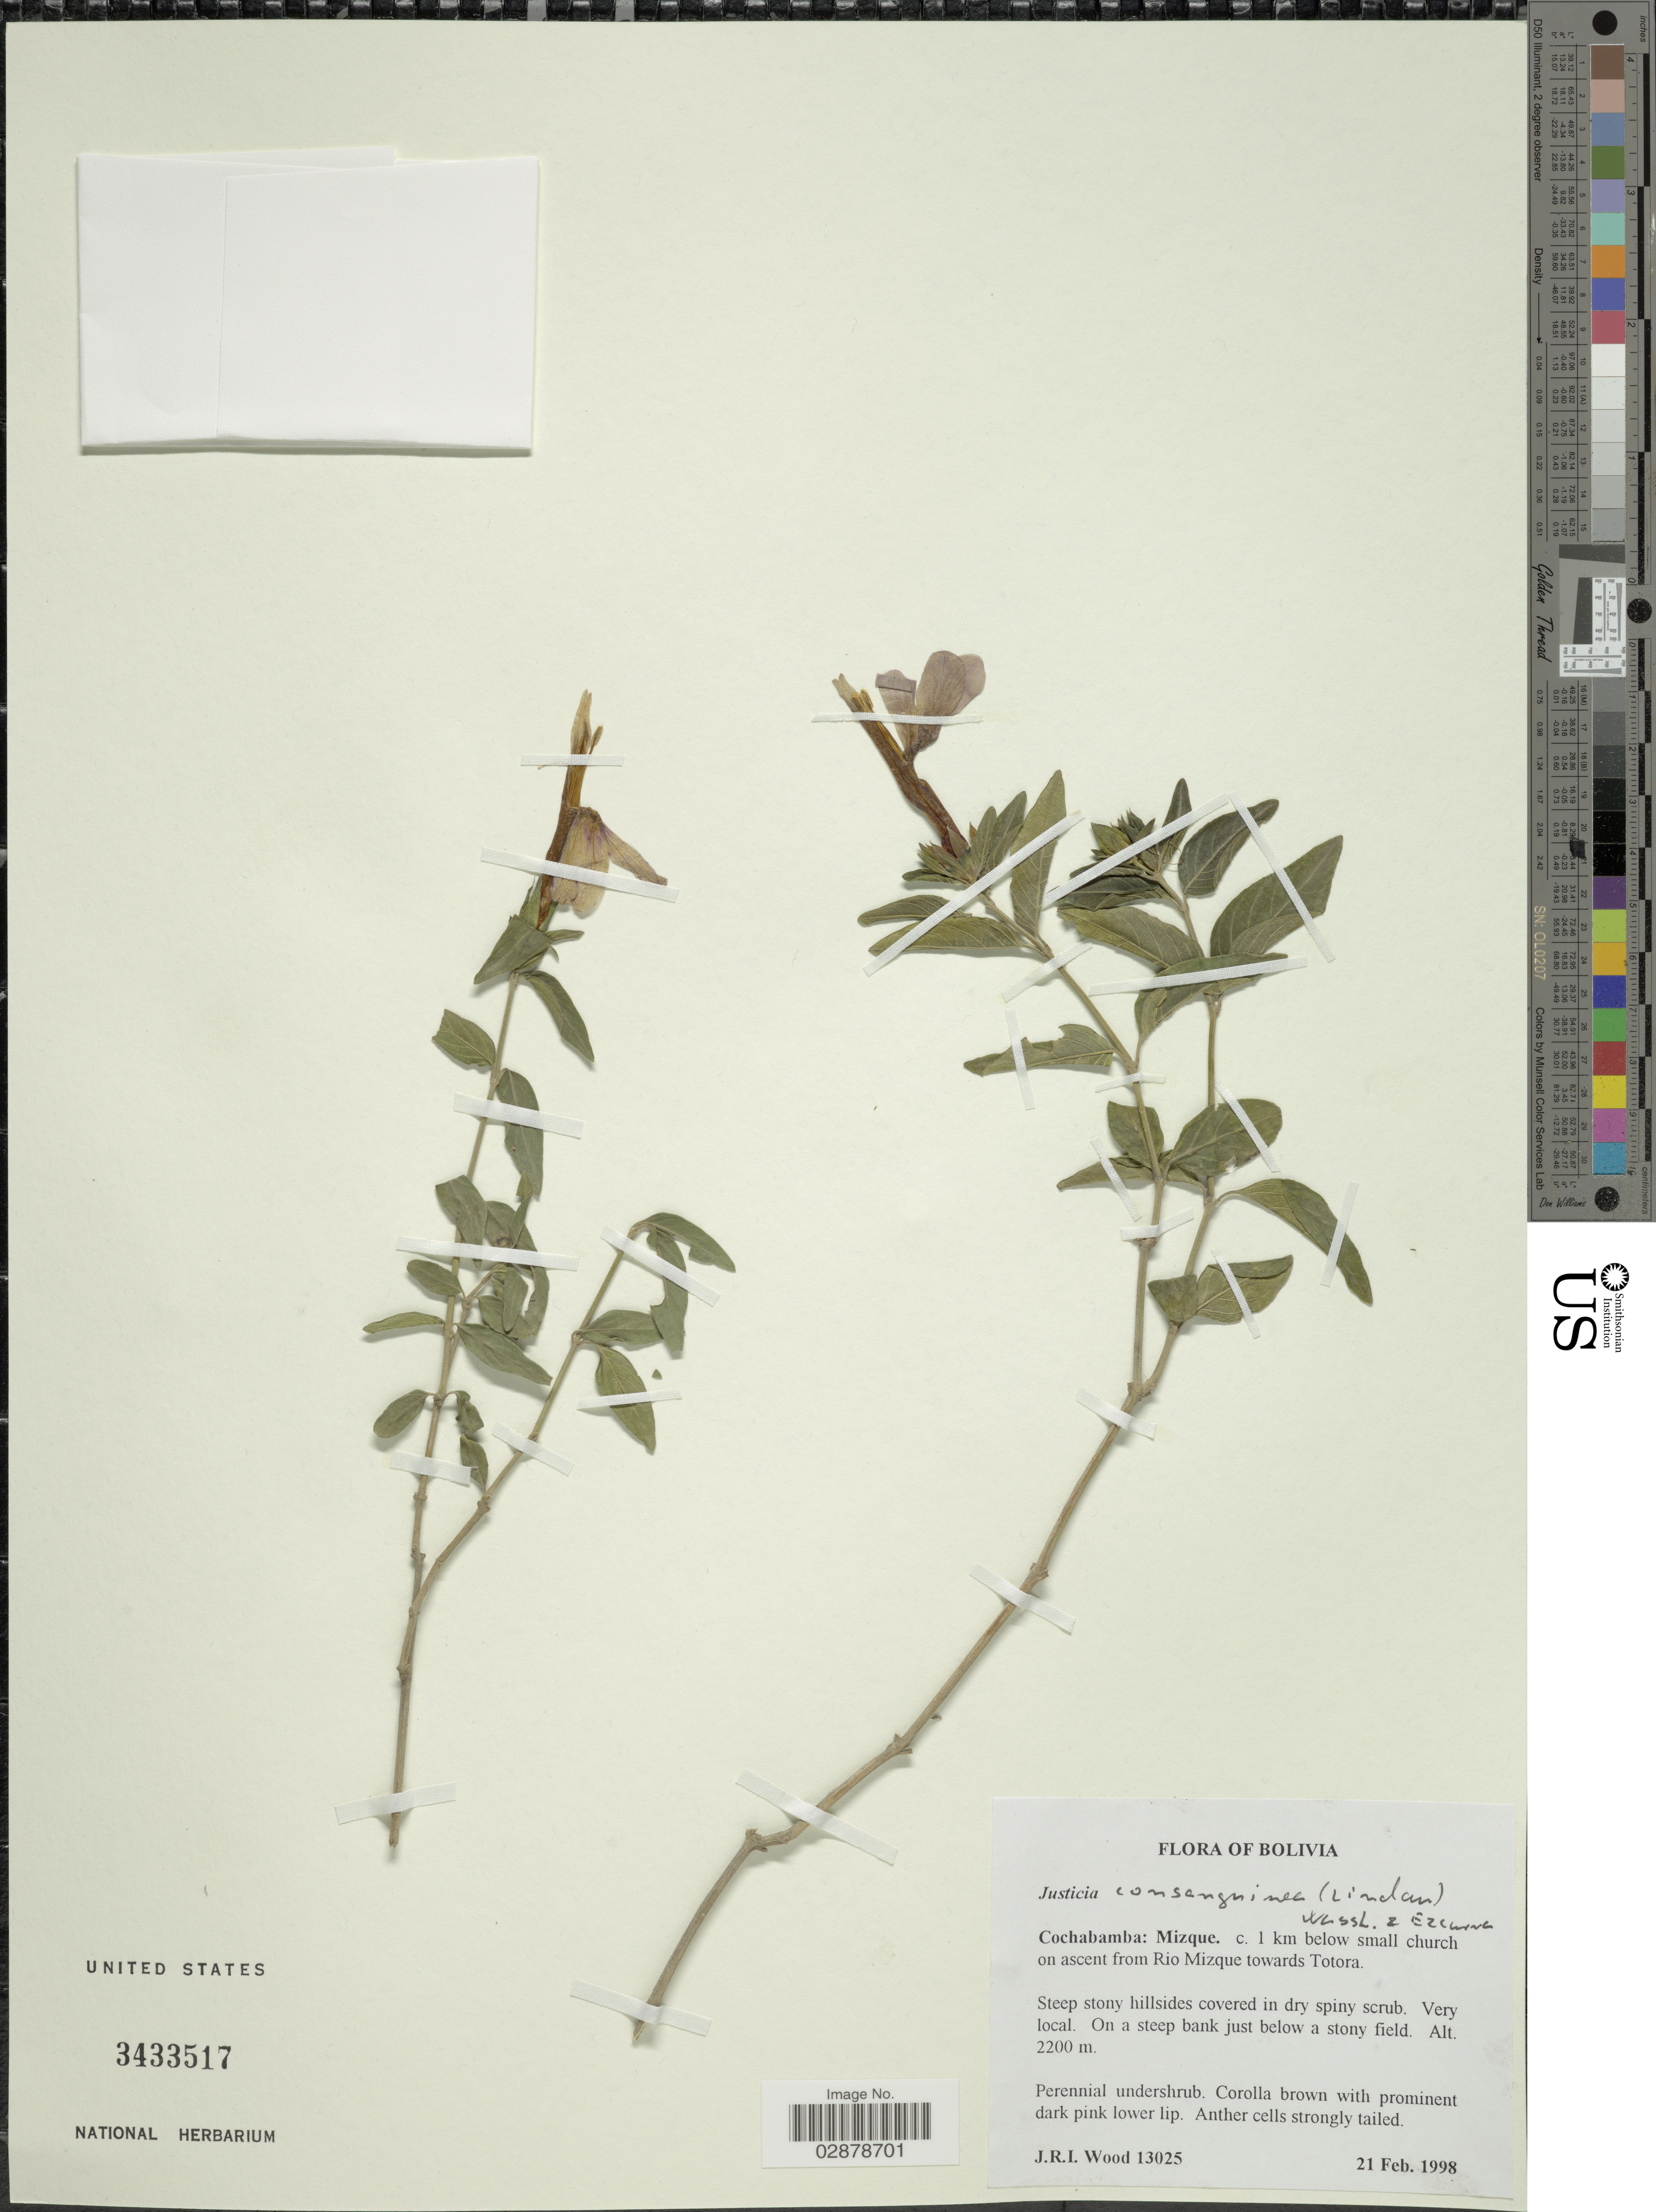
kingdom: Plantae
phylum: Tracheophyta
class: Magnoliopsida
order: Lamiales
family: Acanthaceae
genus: Justicia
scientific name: Justicia consanguinea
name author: (Lindau) Wassh. & C. Ezcurra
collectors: J. R. I. Wood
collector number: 13025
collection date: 1998-02-21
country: Bolivia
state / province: Cochabamba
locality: Mizque, c. 1 km below small church on ascent from Rio Mizque towards Totora.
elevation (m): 2200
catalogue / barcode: US 3433517